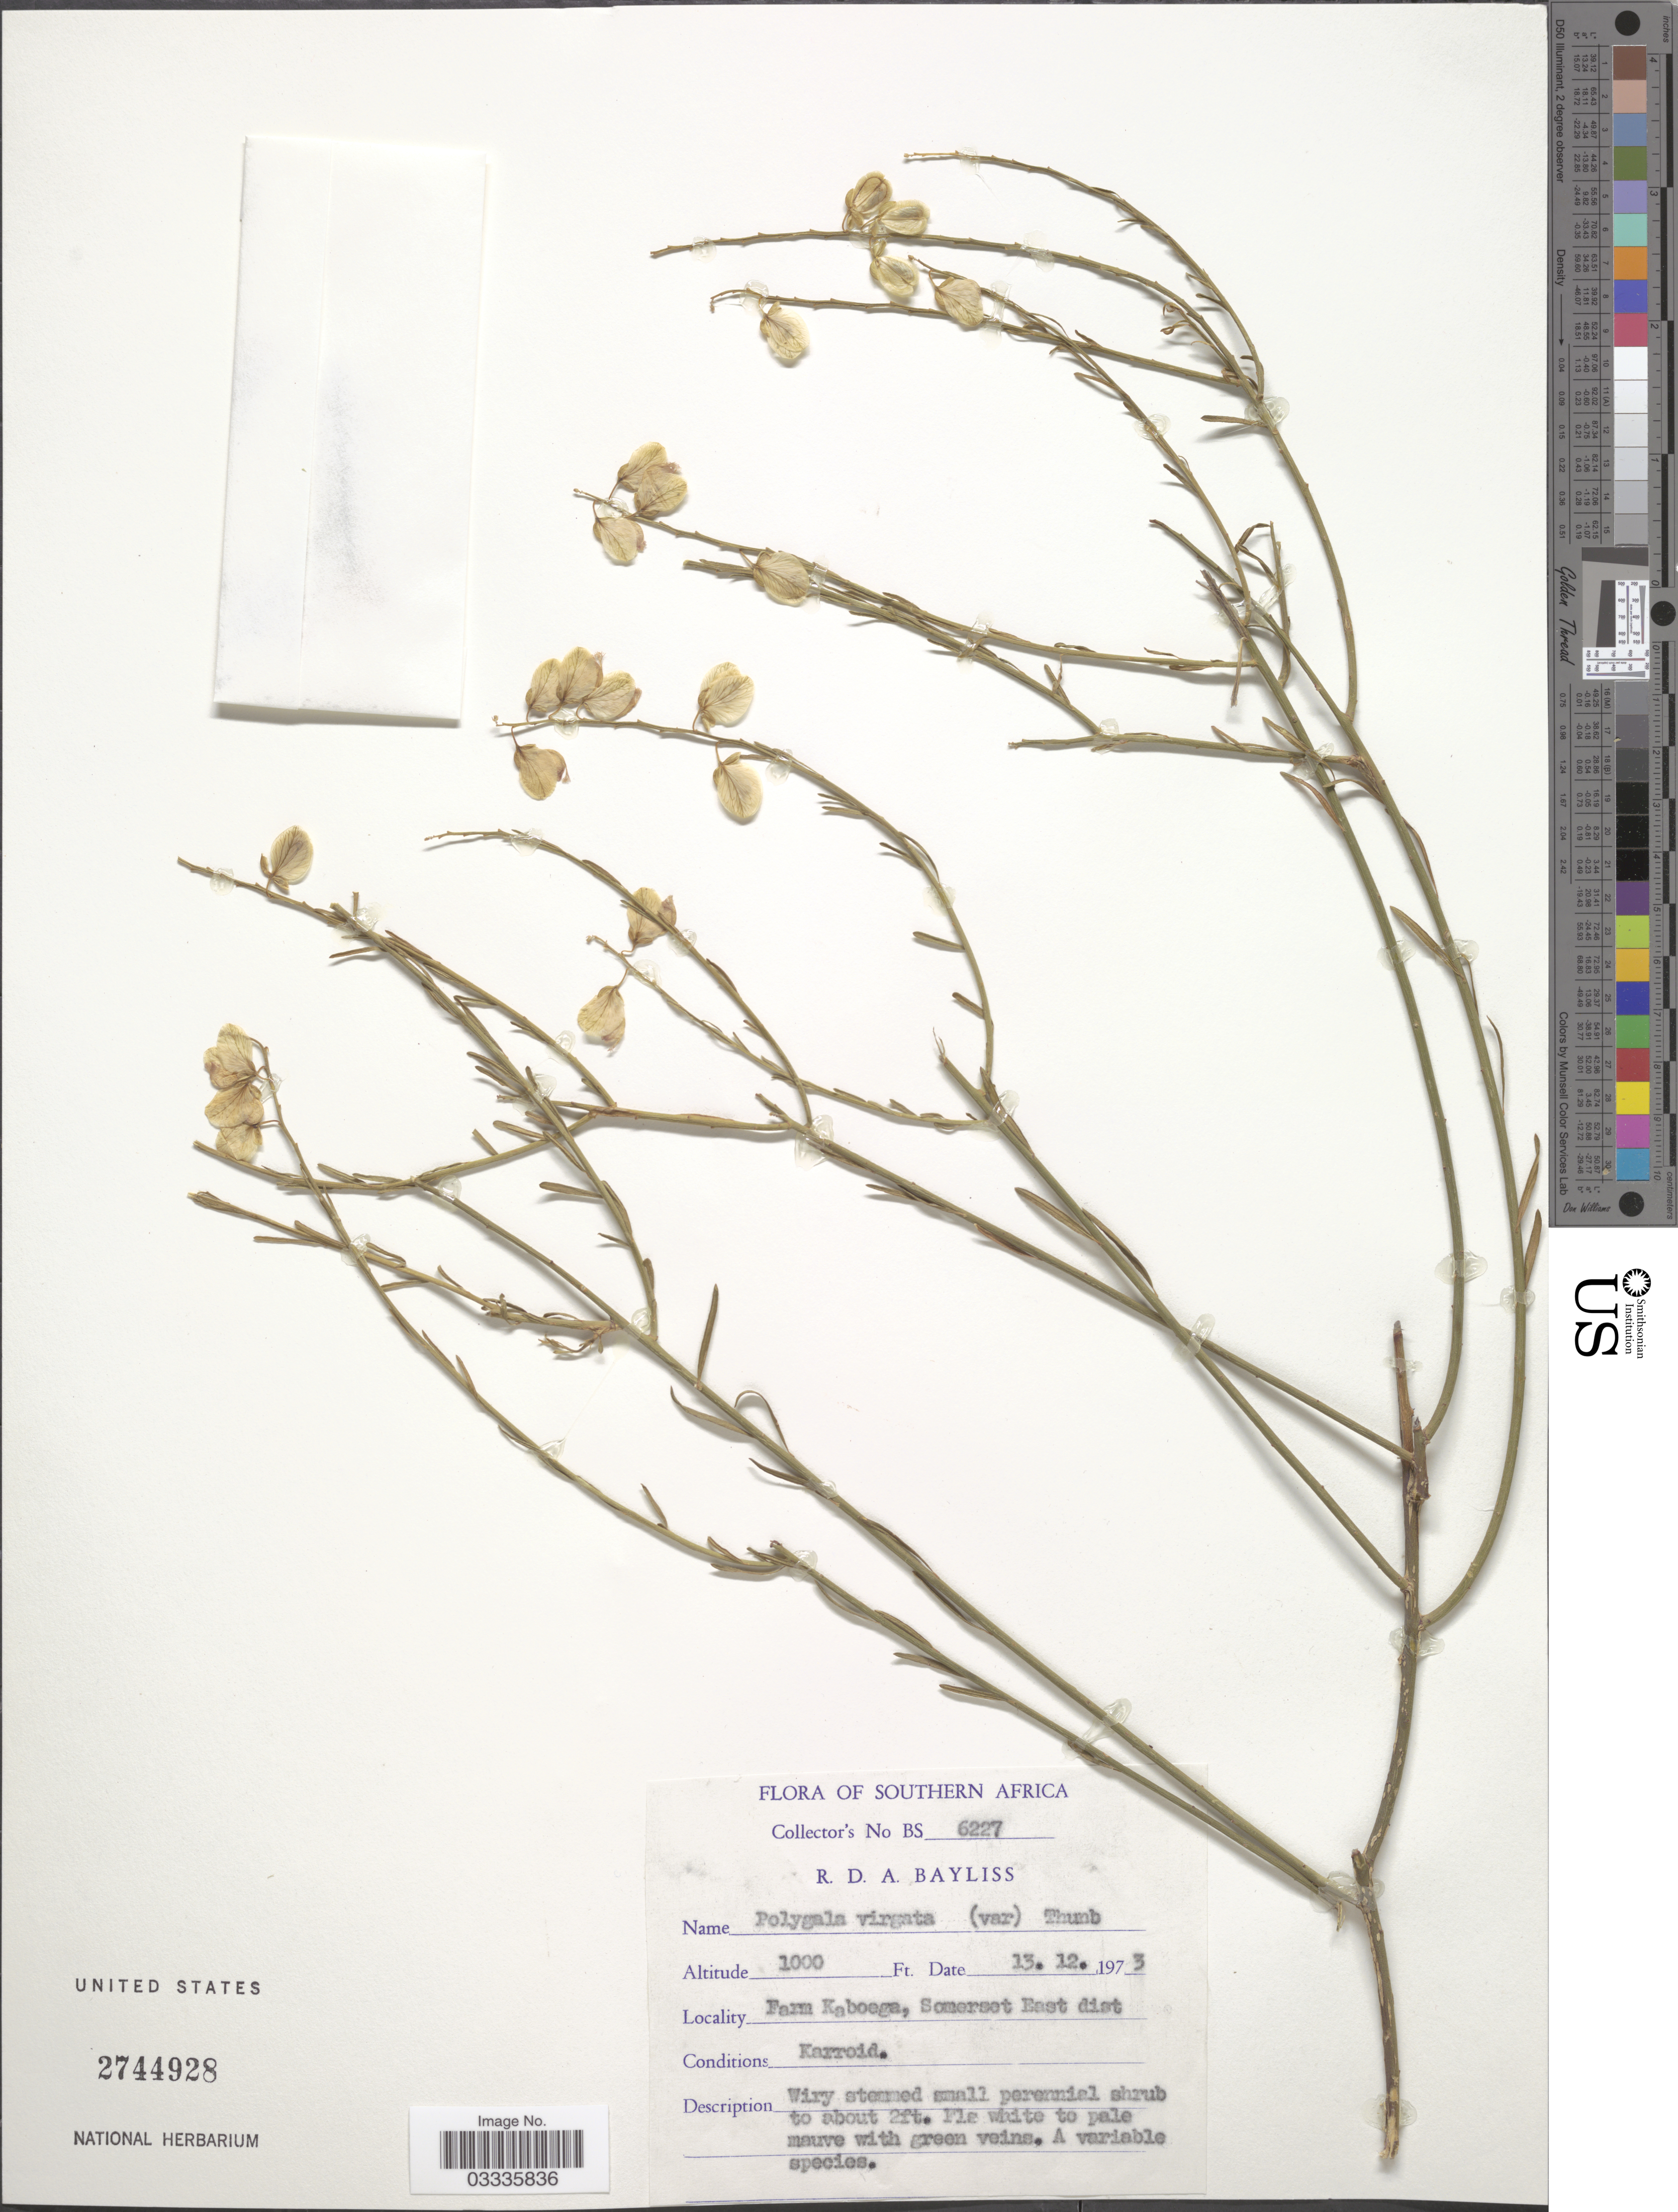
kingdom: Plantae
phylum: Tracheophyta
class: Magnoliopsida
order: Fabales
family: Polygalaceae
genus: Polygala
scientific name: Polygala virgata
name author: Thunb.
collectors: R. Bayliss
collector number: BS6227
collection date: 1973-12-13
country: South Africa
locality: Southern Africa. Farm Kaboega, Somerset East dist.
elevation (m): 305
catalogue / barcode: US 2744928